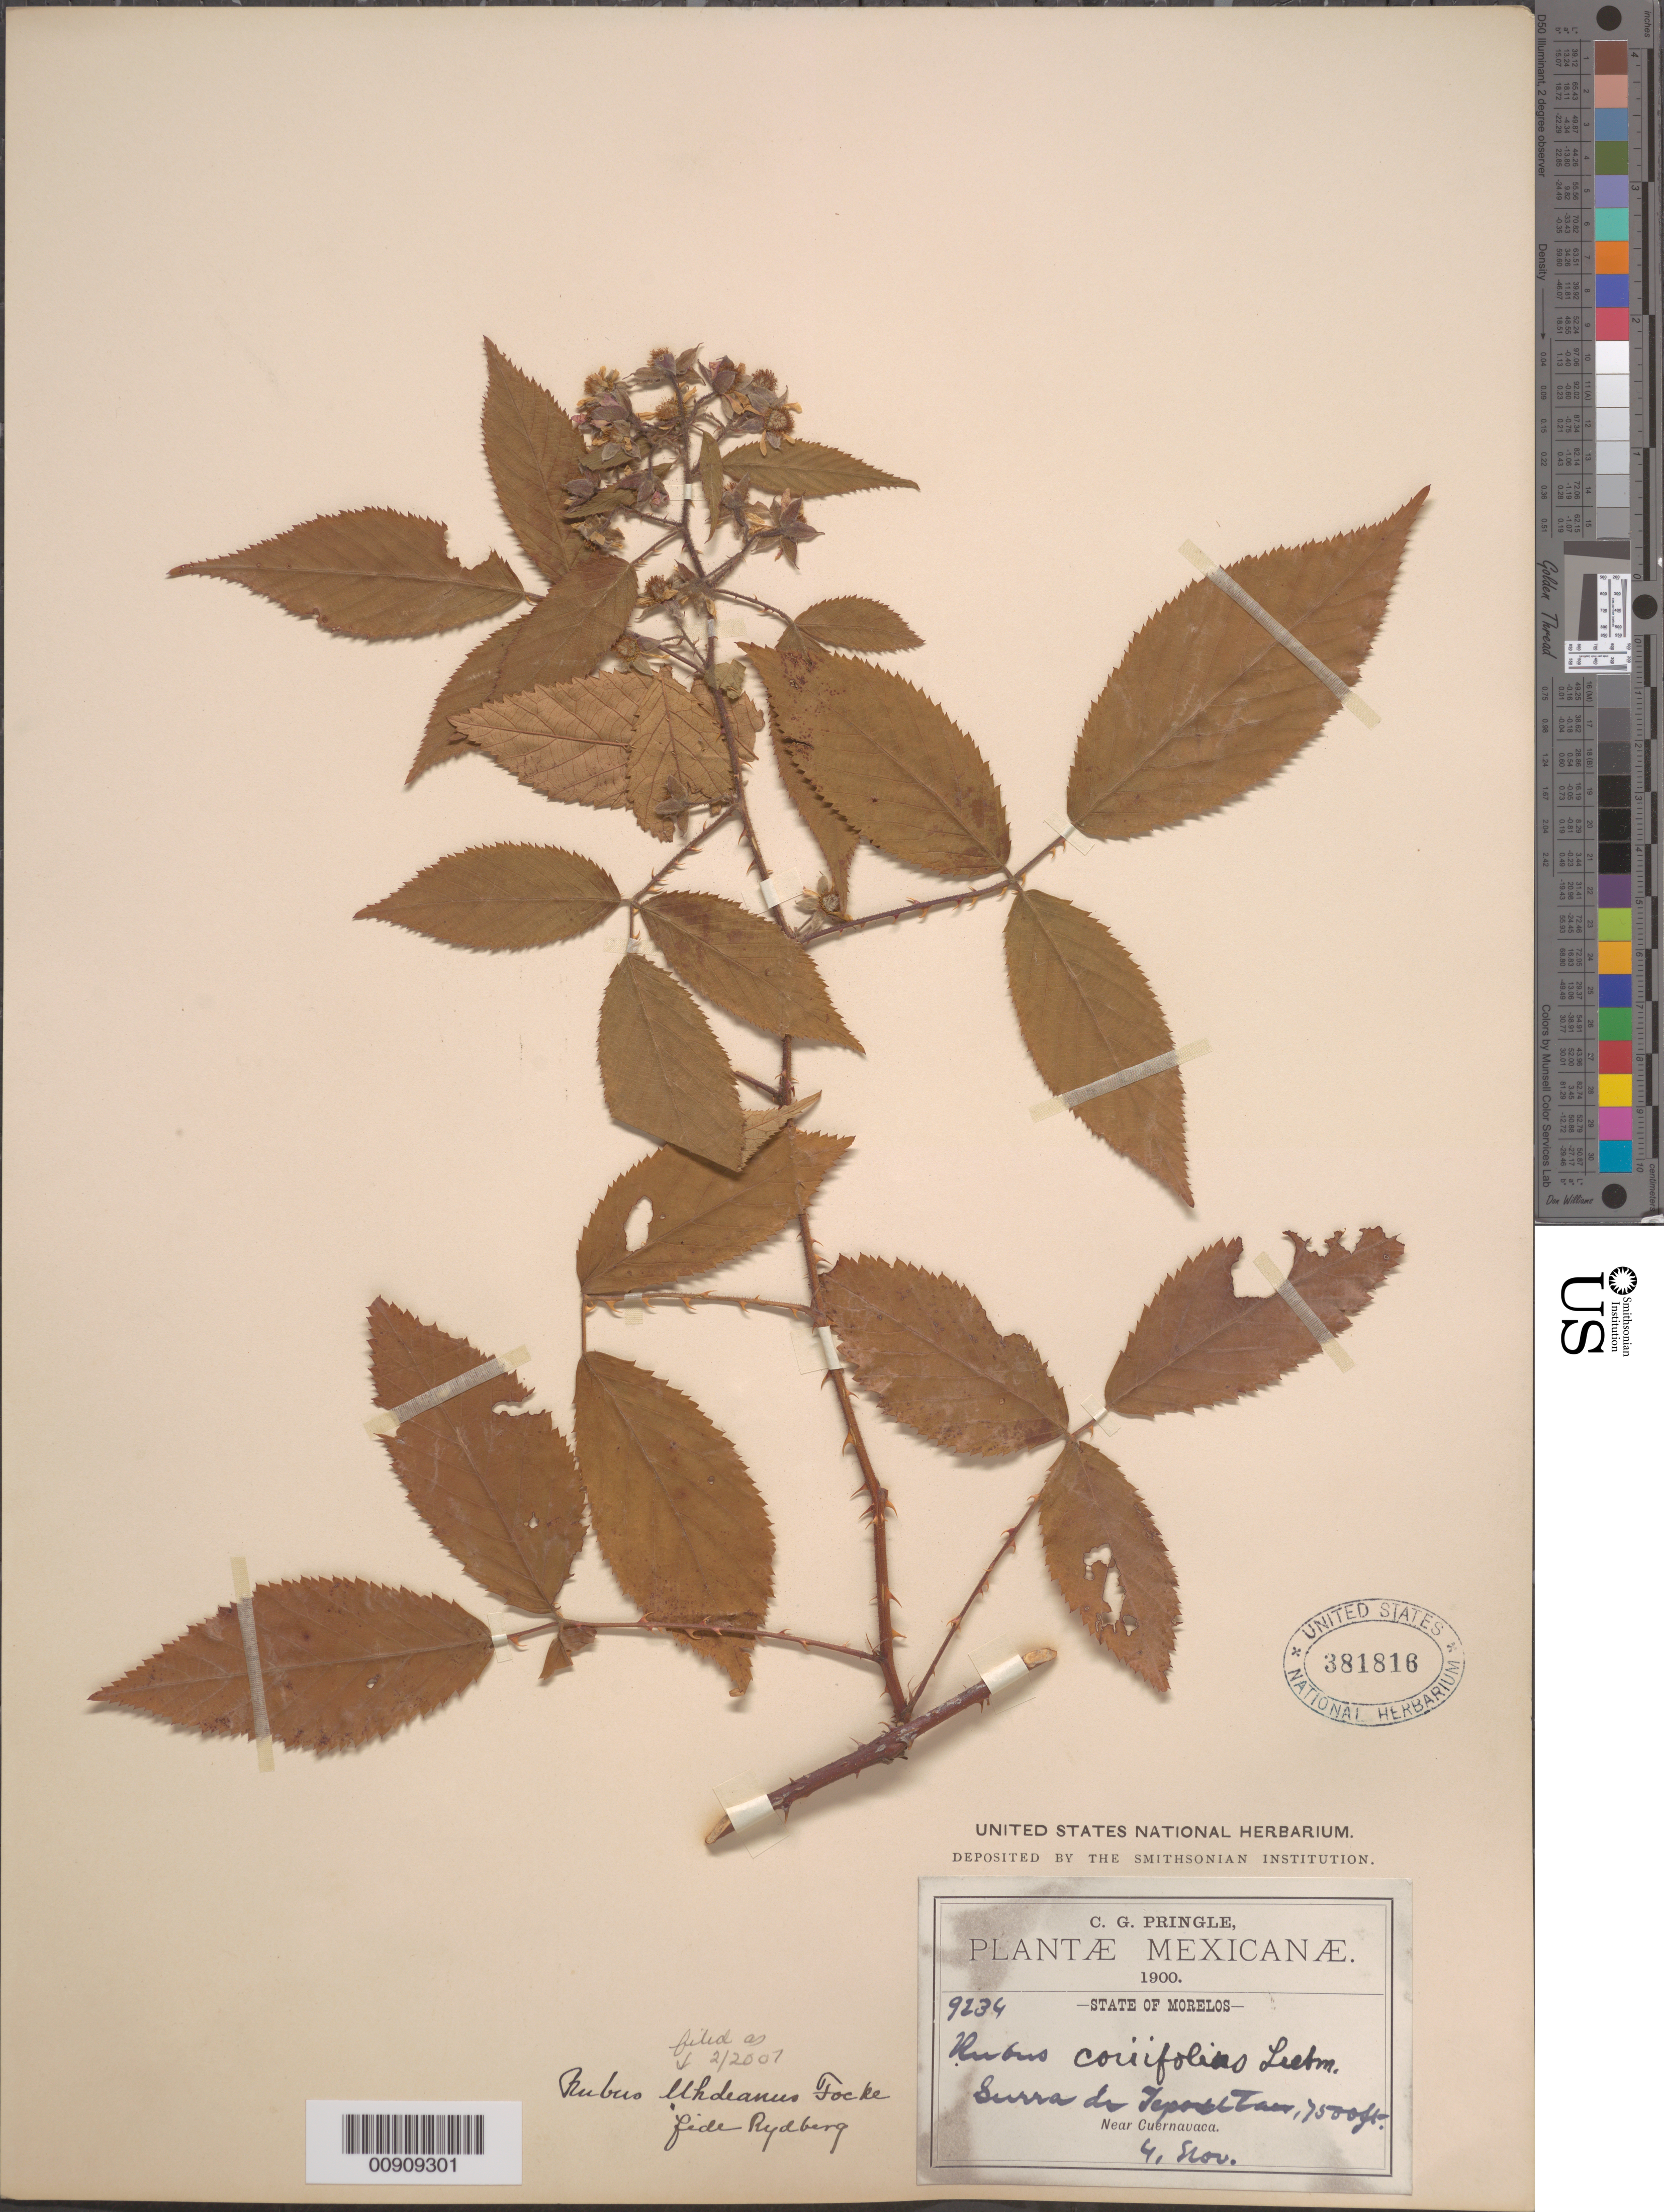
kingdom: Plantae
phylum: Tracheophyta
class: Magnoliopsida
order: Rosales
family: Rosaceae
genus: Rubus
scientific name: Rubus uhdeanus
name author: Focke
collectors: C. G. Pringle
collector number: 9234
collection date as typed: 04 Nov 1900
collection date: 1900-11-04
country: Mexico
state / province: Morelos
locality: Sierra de Tepoztlan. Near Cuernavaca, State of Morelos.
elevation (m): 2286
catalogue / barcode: US 381816